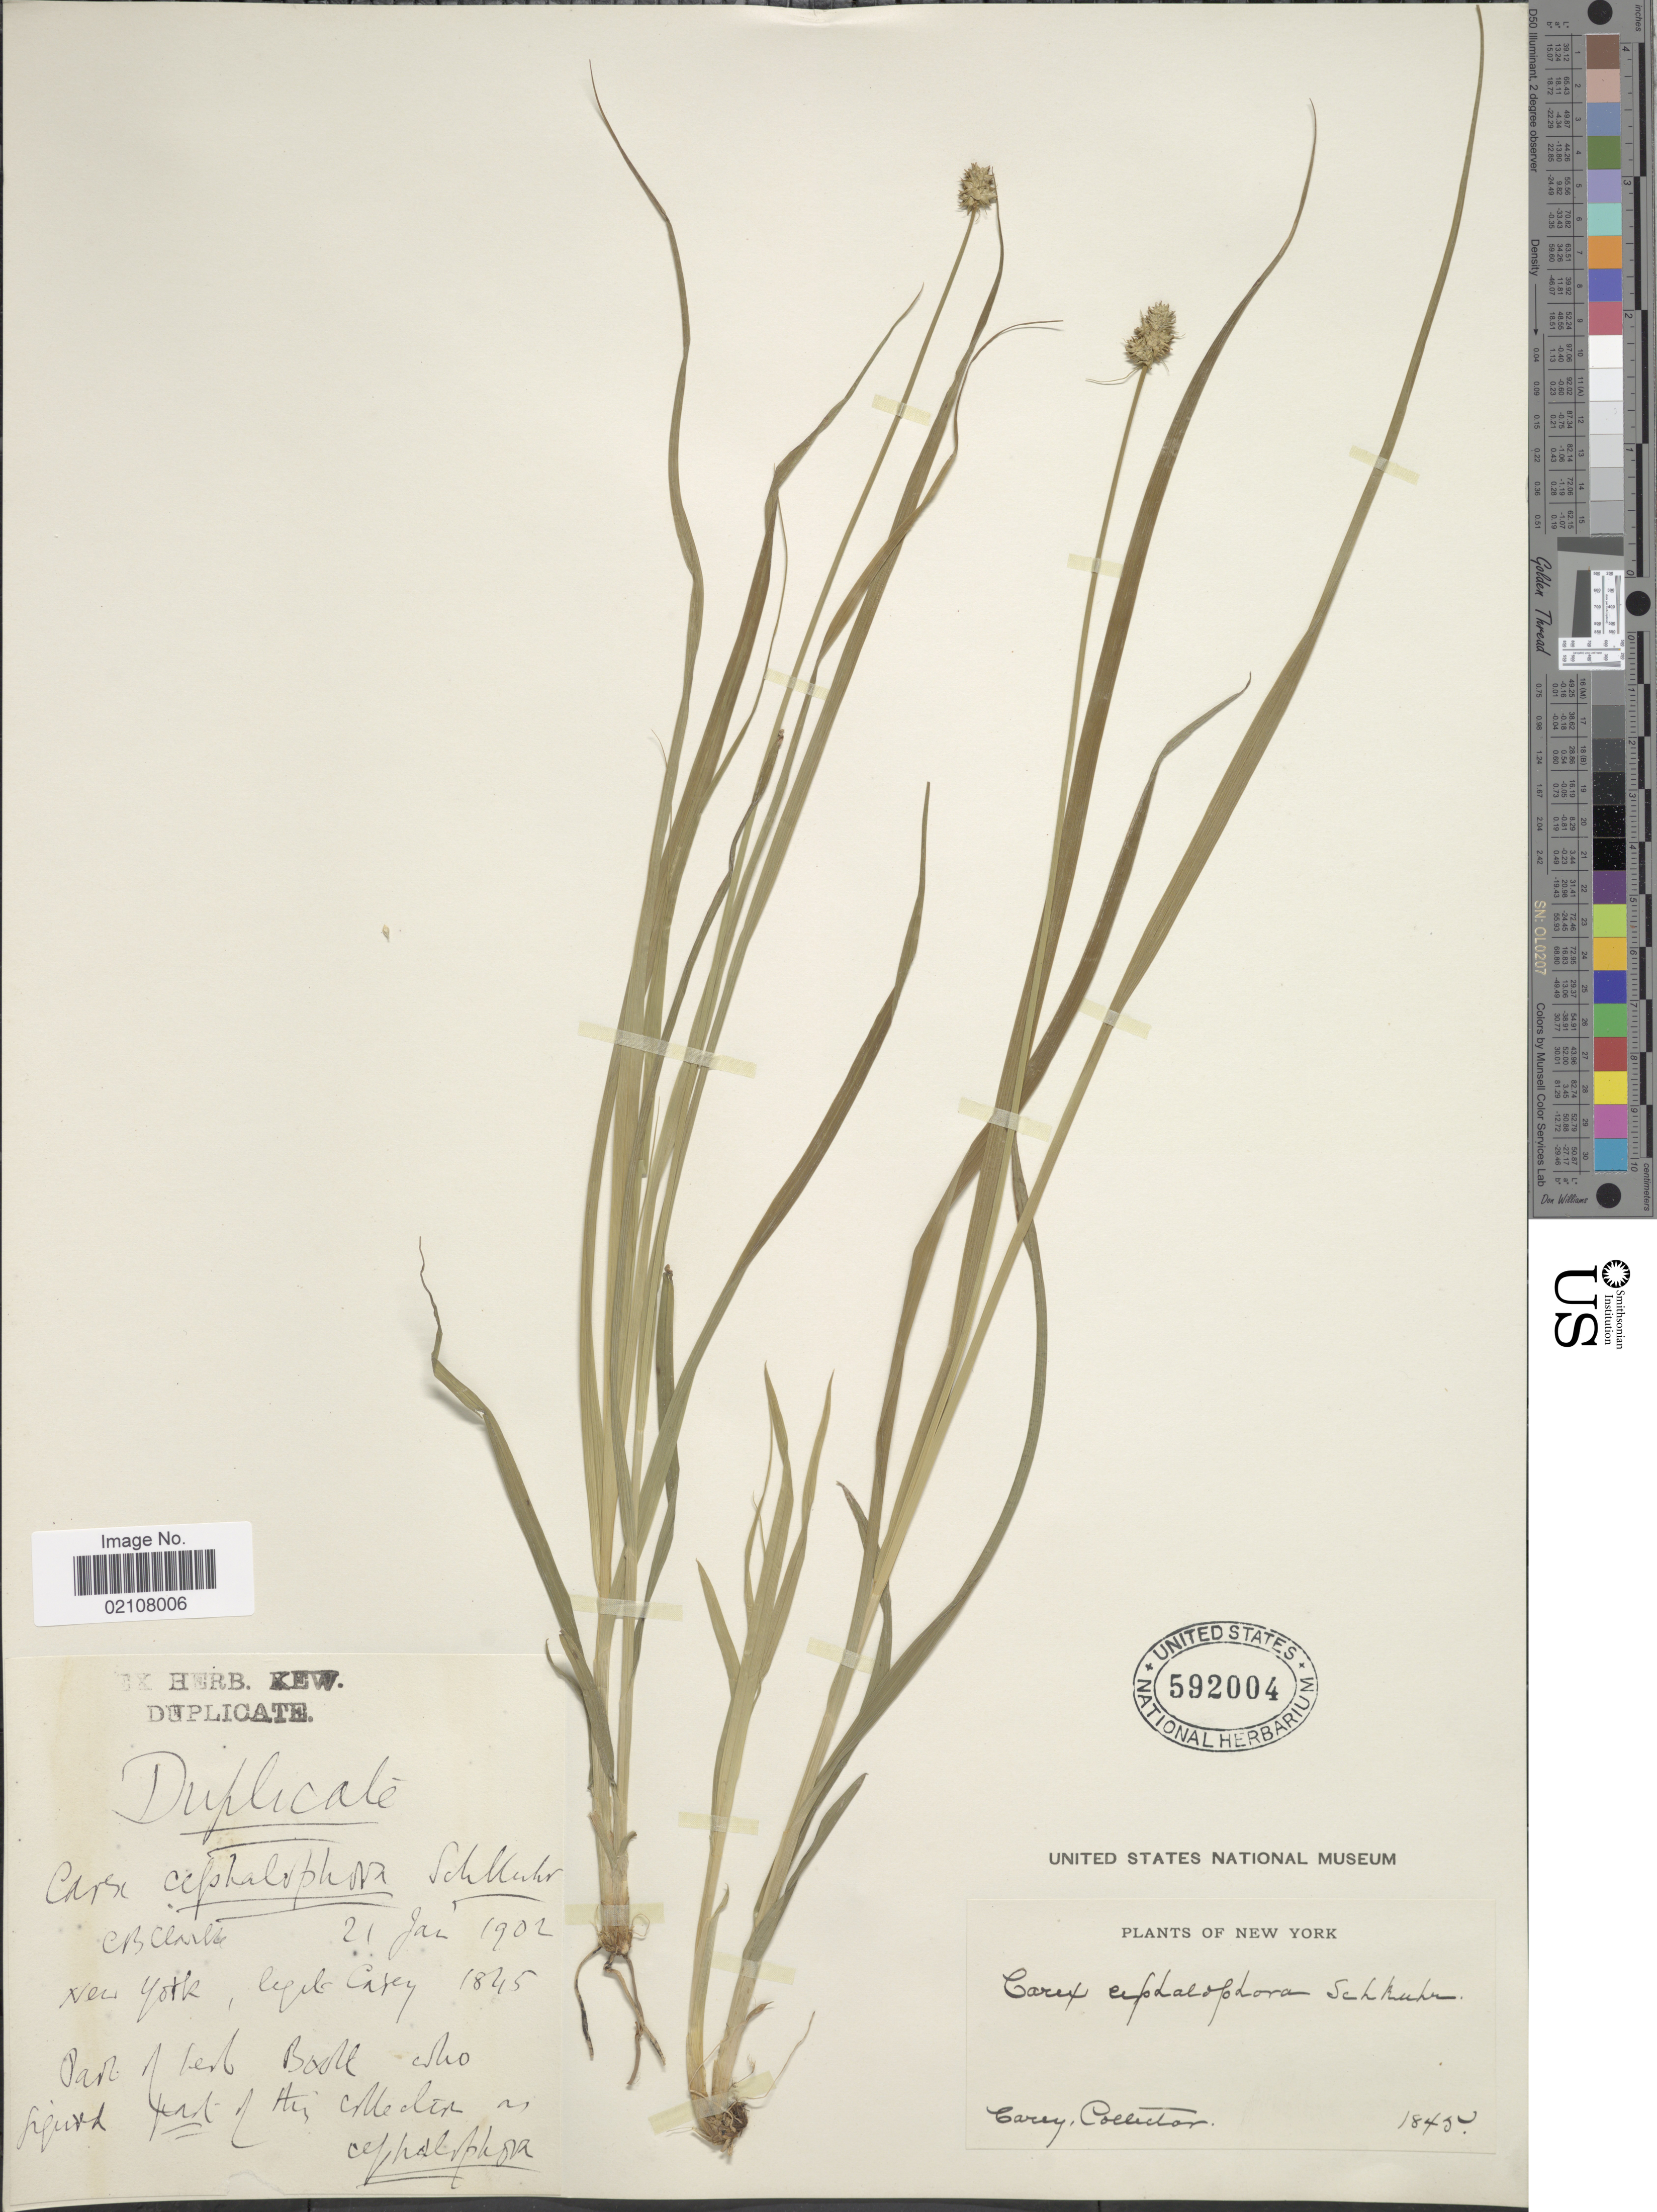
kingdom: Plantae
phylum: Tracheophyta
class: Liliopsida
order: Poales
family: Cyperaceae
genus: Carex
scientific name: Carex cephalophora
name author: Muhl. ex Willd.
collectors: Carey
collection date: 1845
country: United States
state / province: New York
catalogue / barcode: US 592004